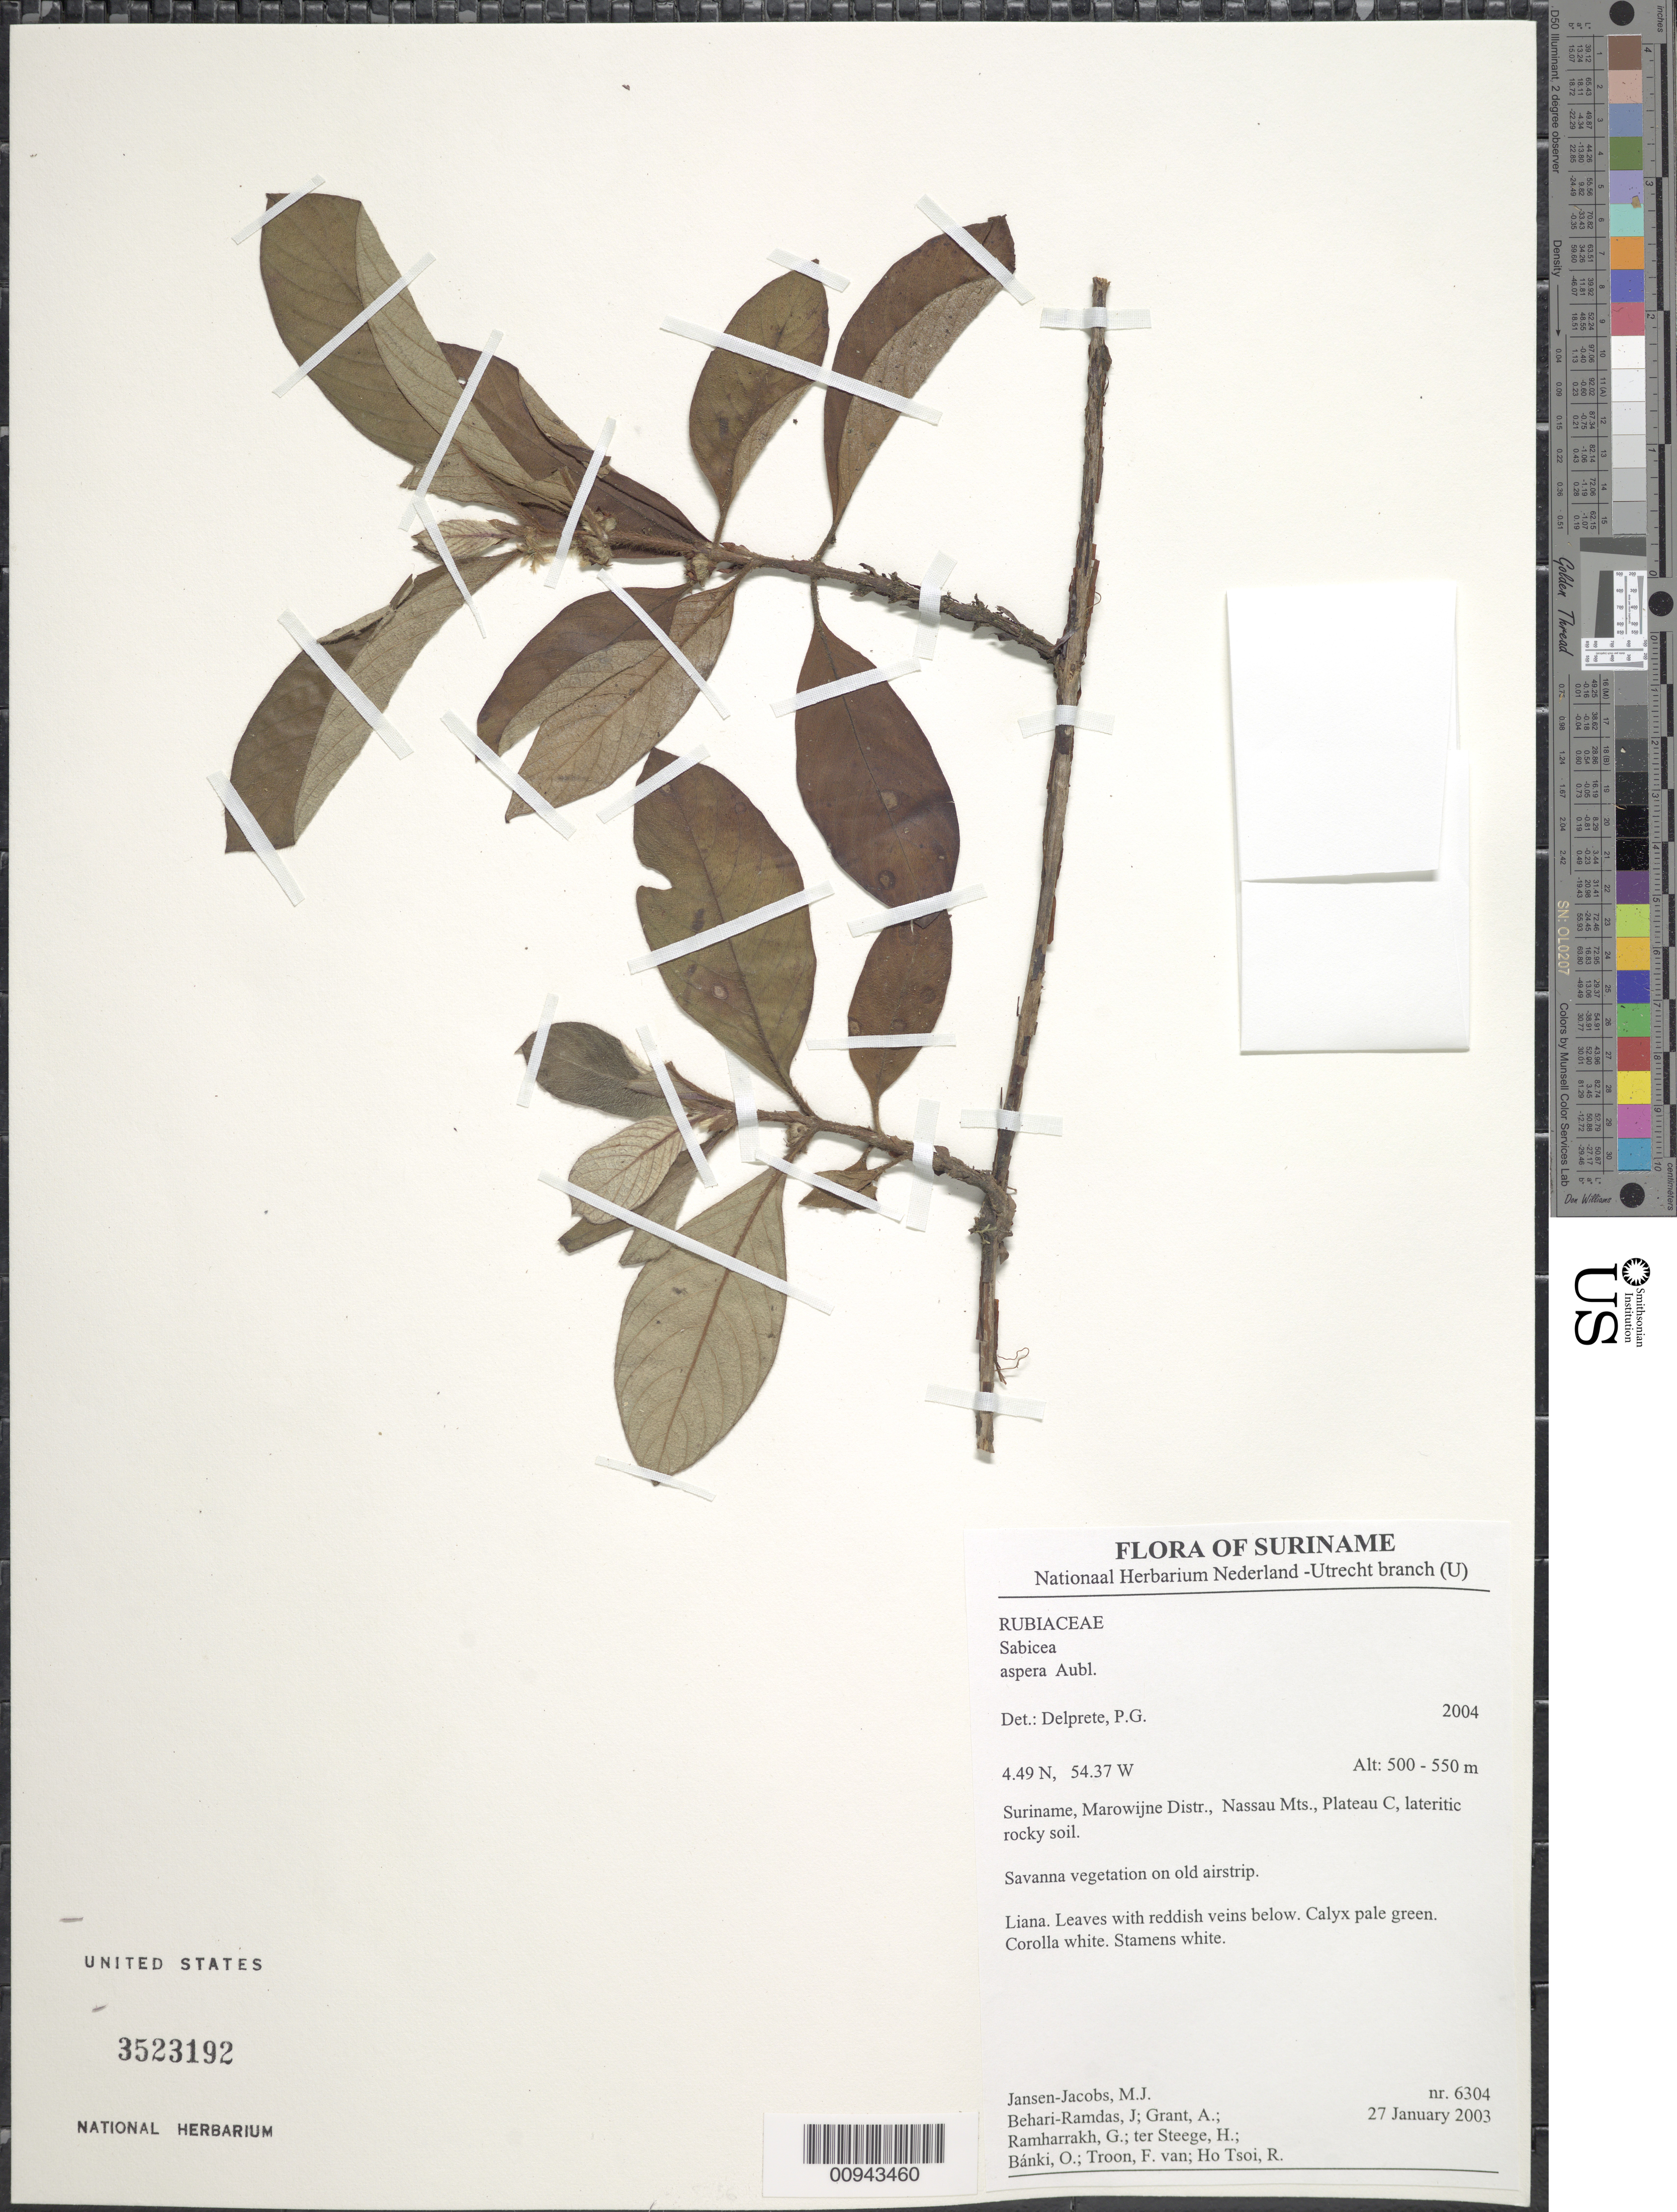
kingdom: Plantae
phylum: Tracheophyta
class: Magnoliopsida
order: Gentianales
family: Rubiaceae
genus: Sabicea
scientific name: Sabicea aspera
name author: Aubl.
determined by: Delprete, P. G., Herb. de Guyane Cay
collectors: M. J. Jansen-Jacobs, J. Behari-Ramdas, A. Grant, G. Ramharrakh, H. ter Steege, O. Bánki, F. Van Troon & R. Ho Tsoi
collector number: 6304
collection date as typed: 27-Jan-03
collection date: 2003-01-27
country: Suriname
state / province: Marowijne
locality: Nassau Mts., Plateau C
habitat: Lateritic rocky soil. Savanna vegetation on old airstrip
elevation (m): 500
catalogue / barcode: US 3523192